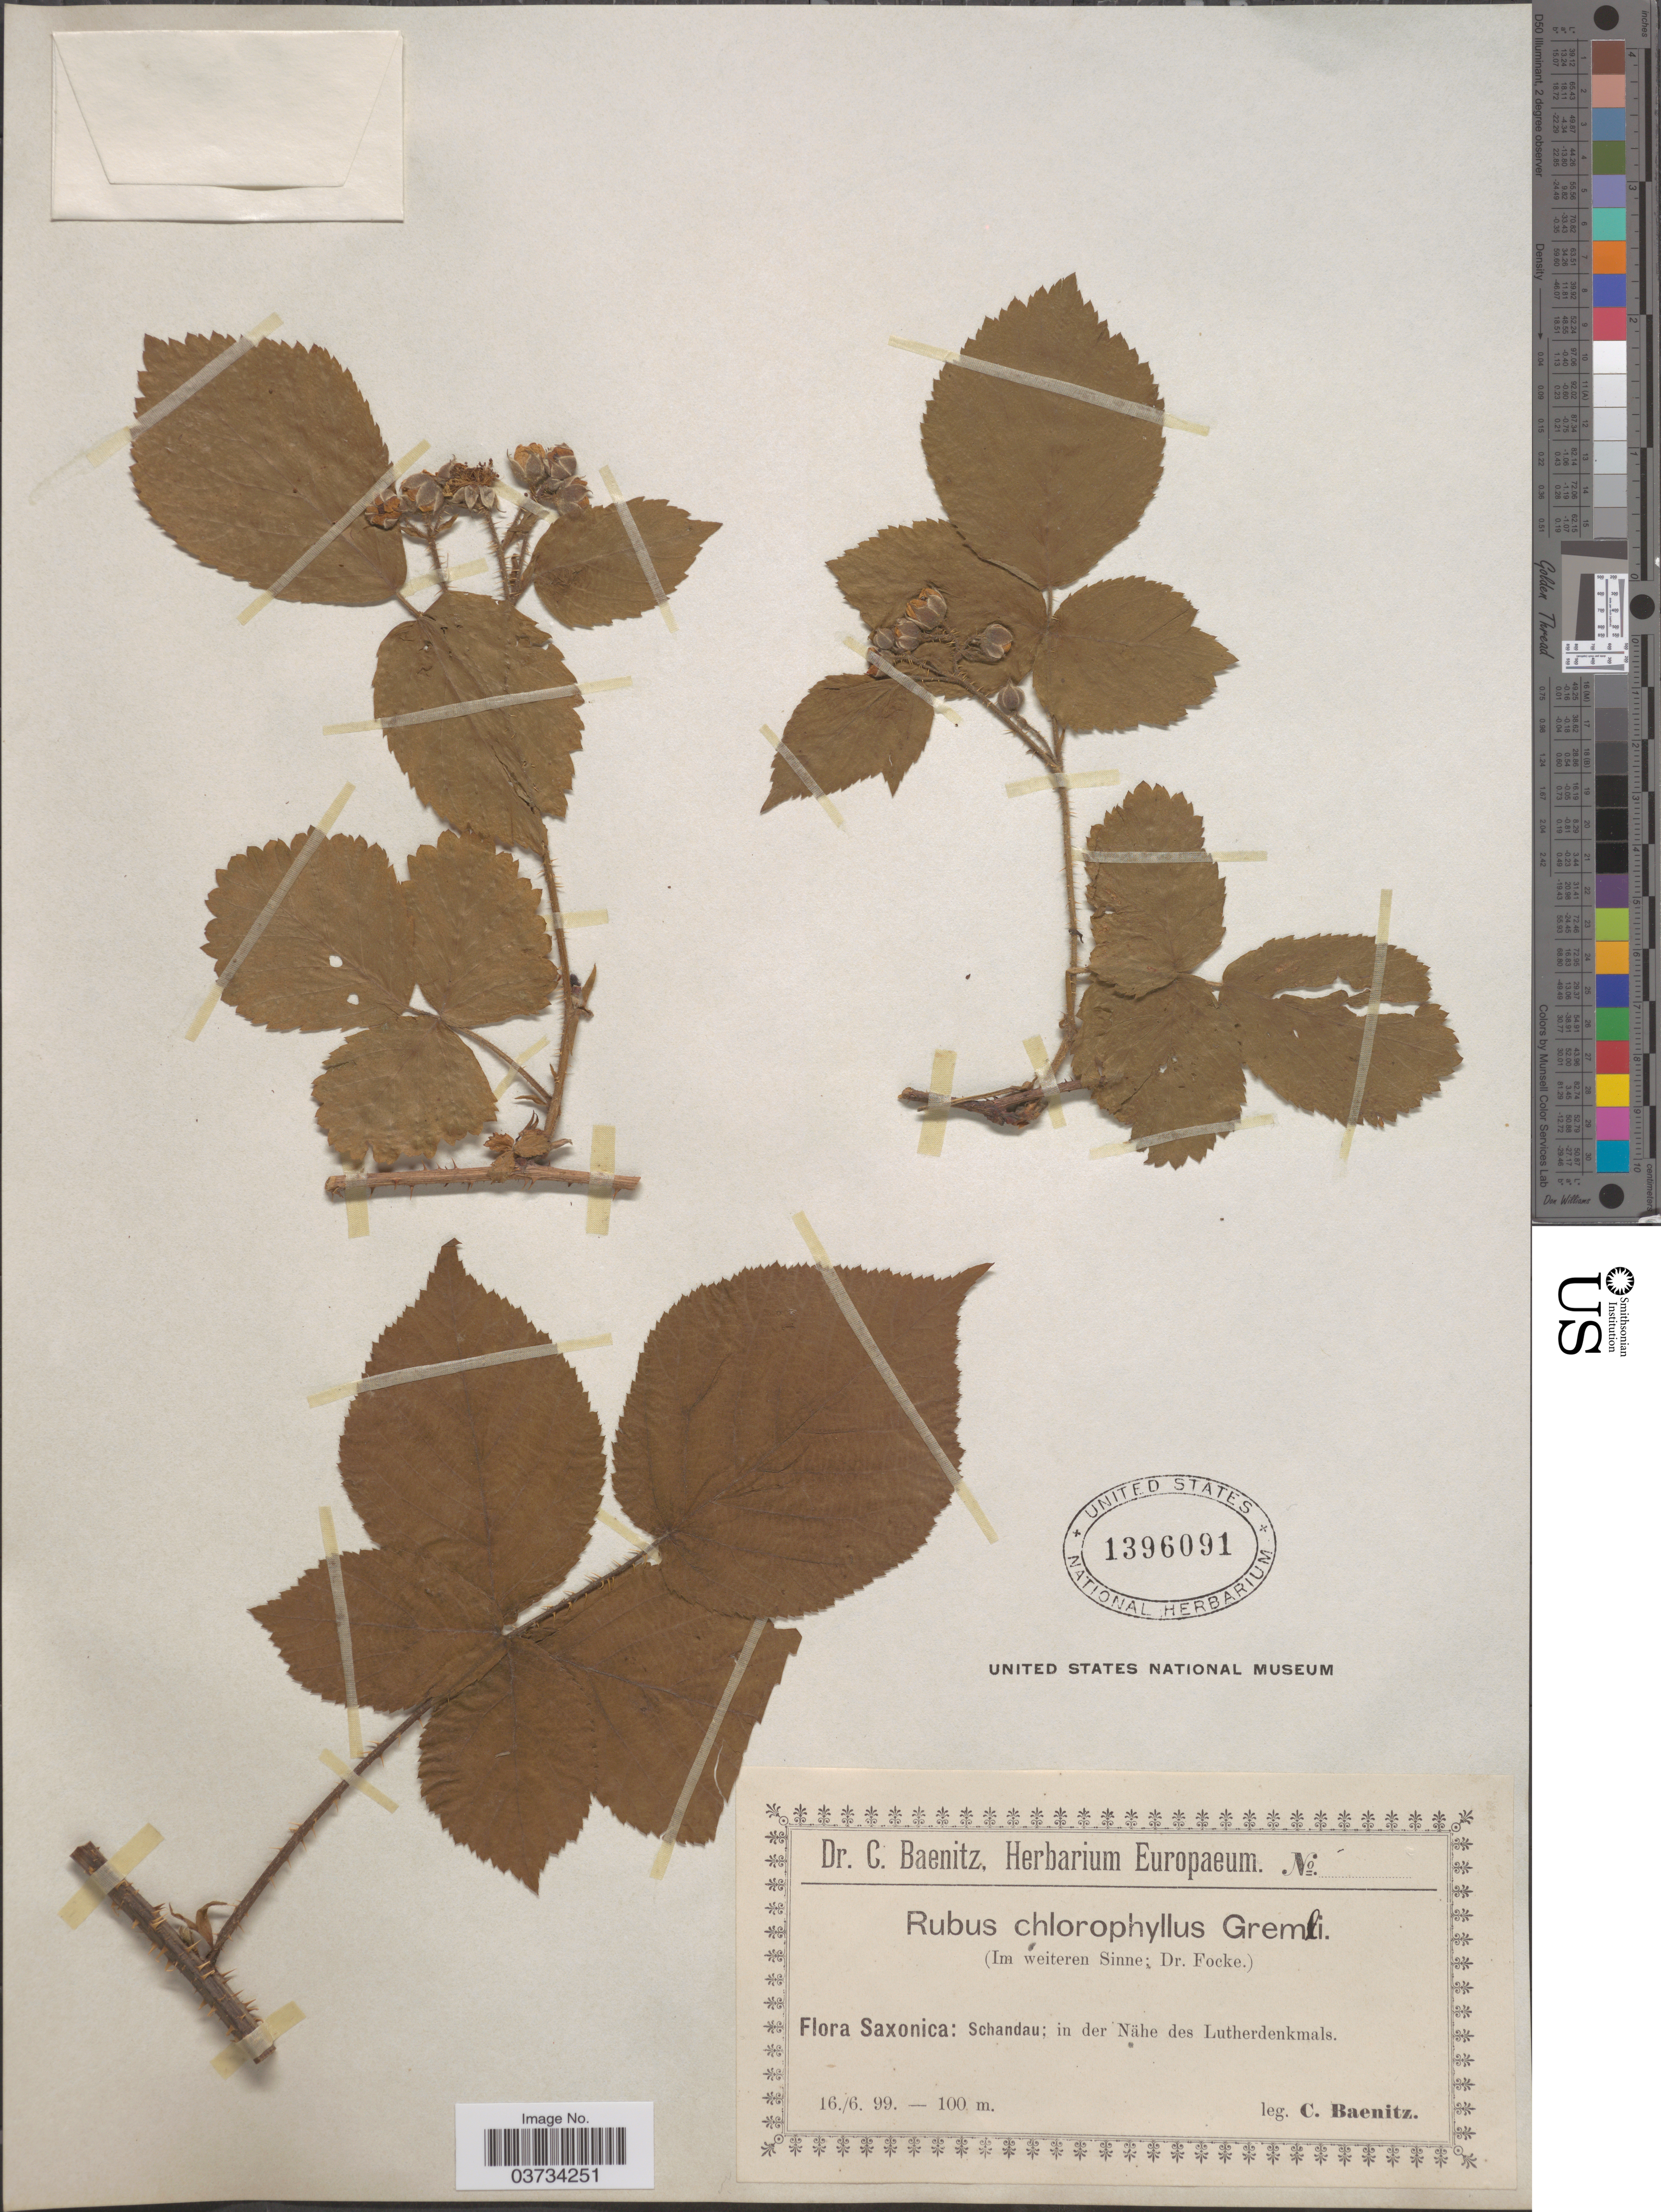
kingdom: Plantae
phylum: Tracheophyta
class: Magnoliopsida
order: Rosales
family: Rosaceae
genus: Rubus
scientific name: Rubus chlorophyllus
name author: Gremli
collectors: C. G. Baenitz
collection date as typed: Transcribed d/m/y: 16/6/99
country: Germany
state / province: Sachsen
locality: Saxonica: Schandau; in der Nähe des Lutherdenkmals.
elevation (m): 100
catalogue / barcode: US 1396091